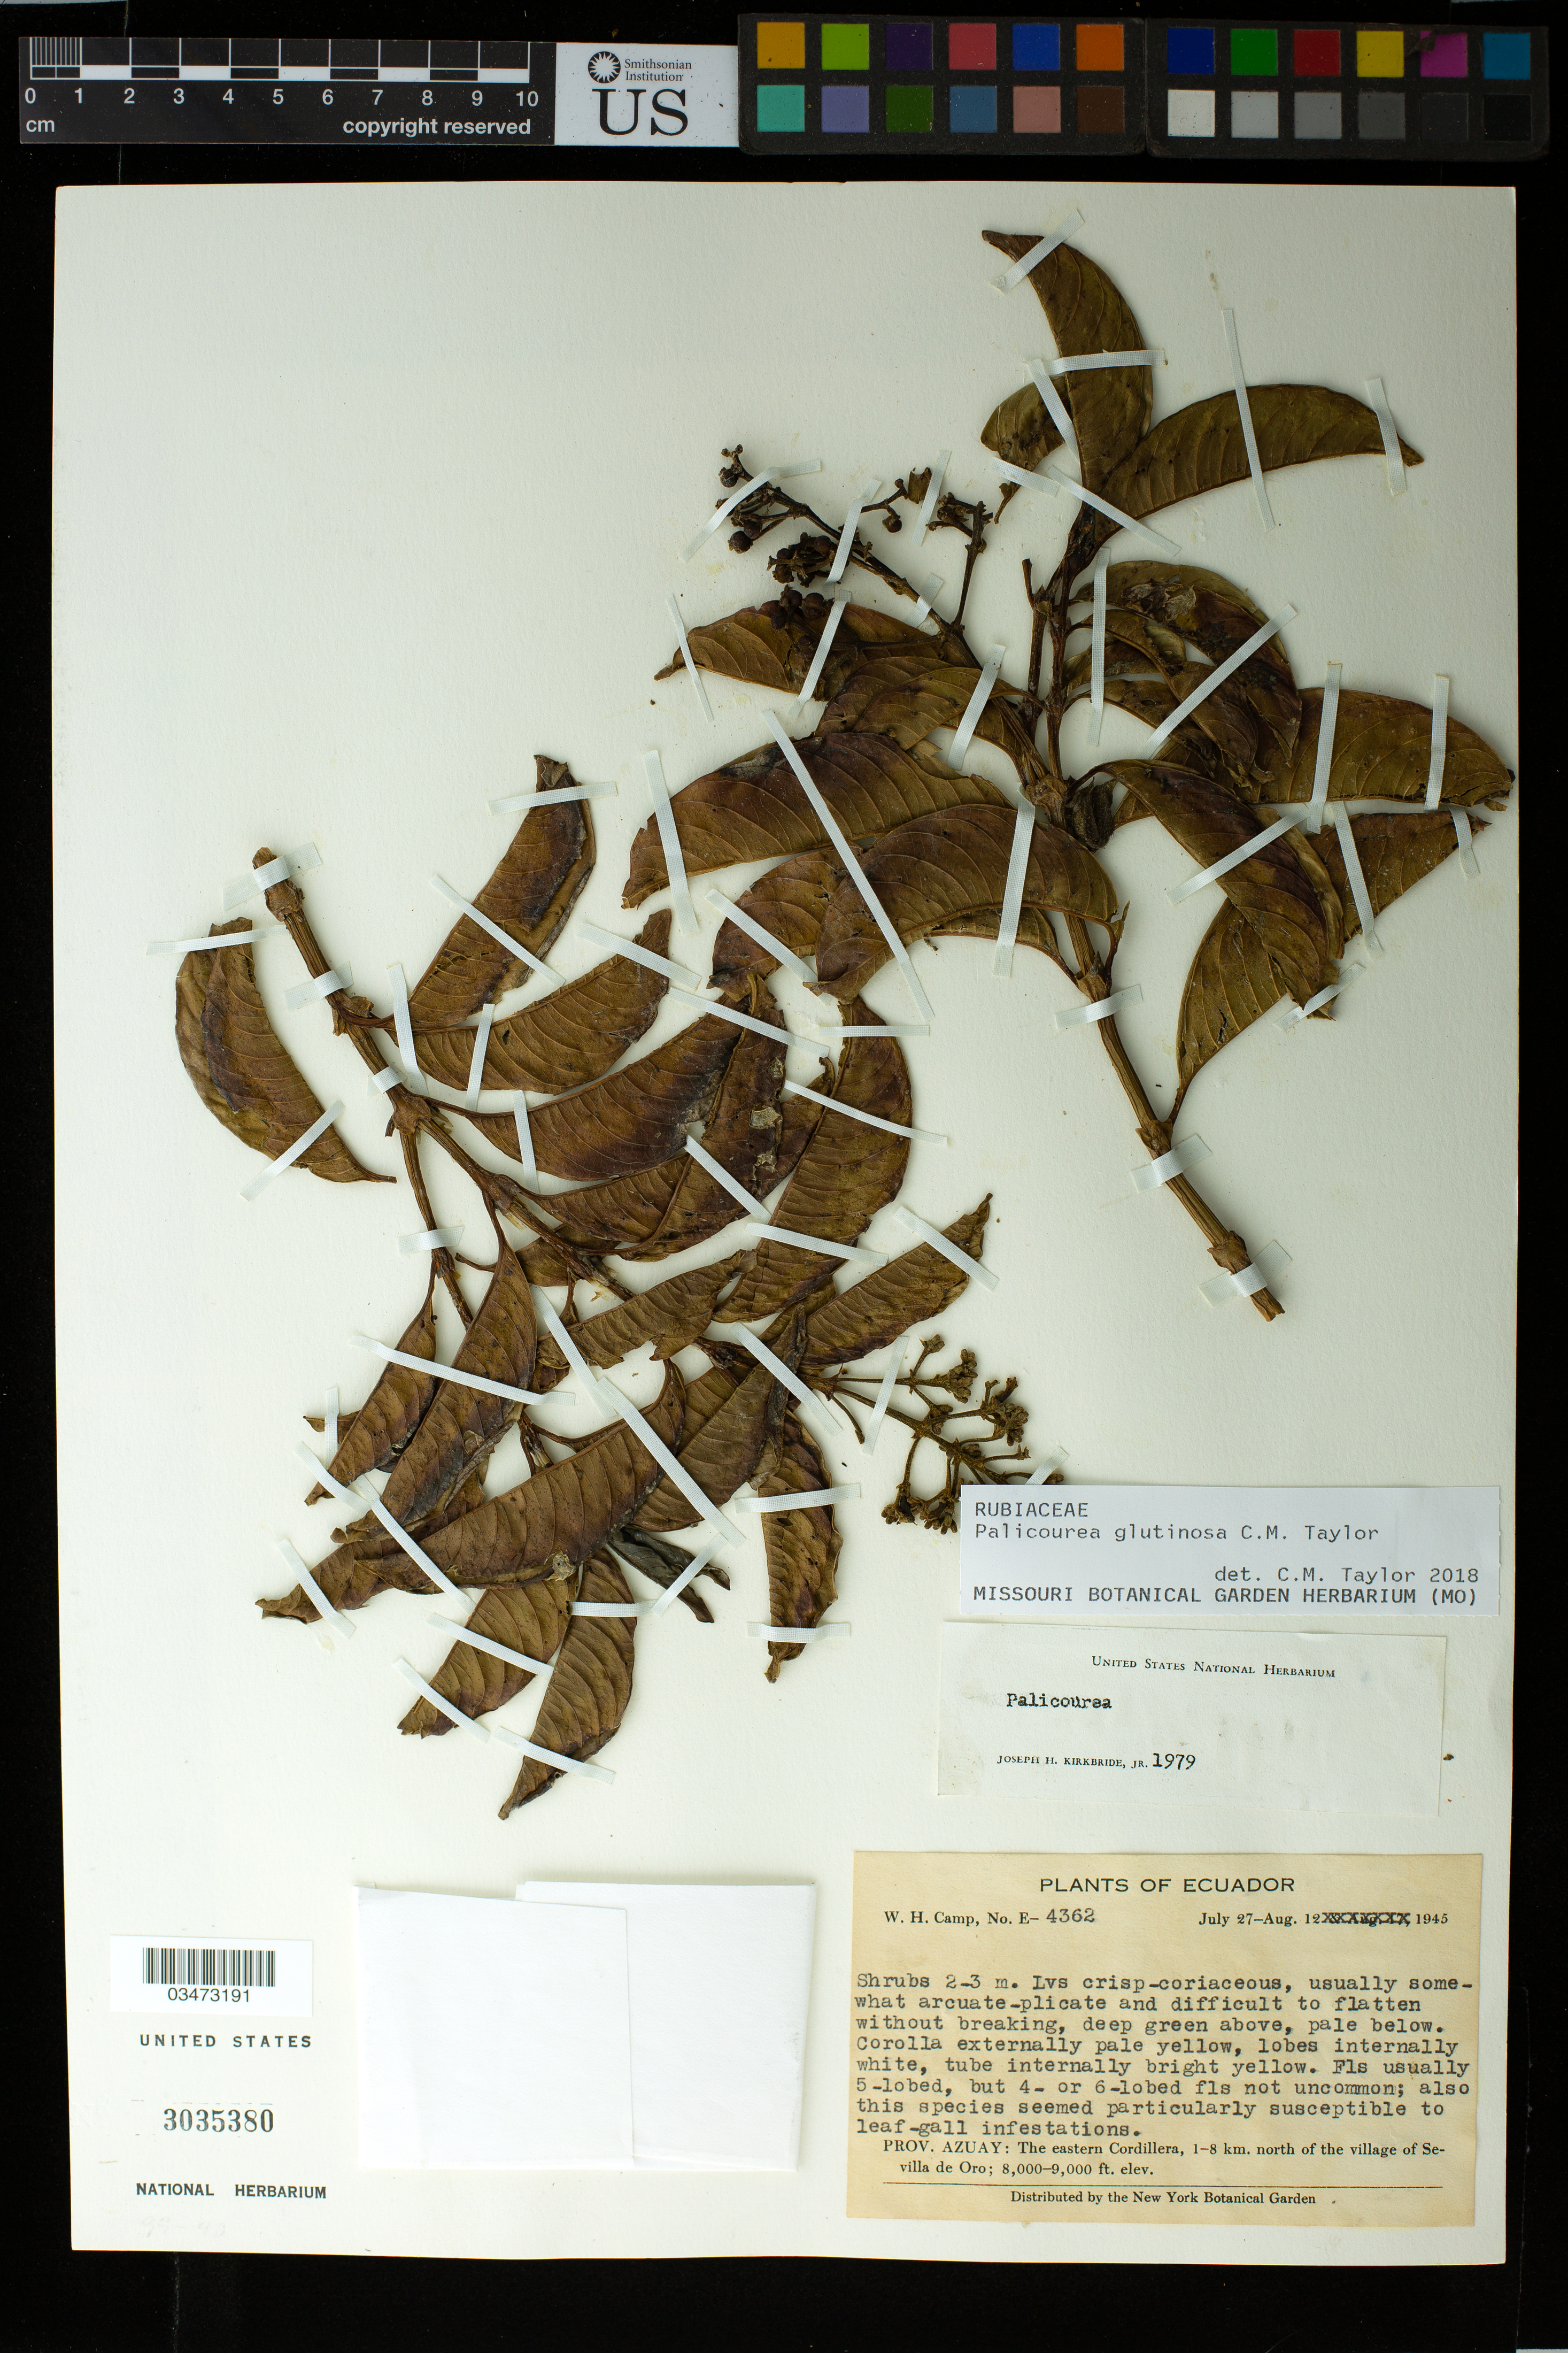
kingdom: Plantae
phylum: Tracheophyta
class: Magnoliopsida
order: Gentianales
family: Rubiaceae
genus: Palicourea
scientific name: Palicourea glutinosa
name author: C.M. Taylor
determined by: Taylor, Charlotte M.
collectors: W. H. Camp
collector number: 4362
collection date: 1945-07-27/1945-08-12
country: Ecuador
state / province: Azuay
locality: The eastern Cordillera, 1-8 km. north of the village a Sevilla de Oro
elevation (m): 2438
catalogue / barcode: US 3035380